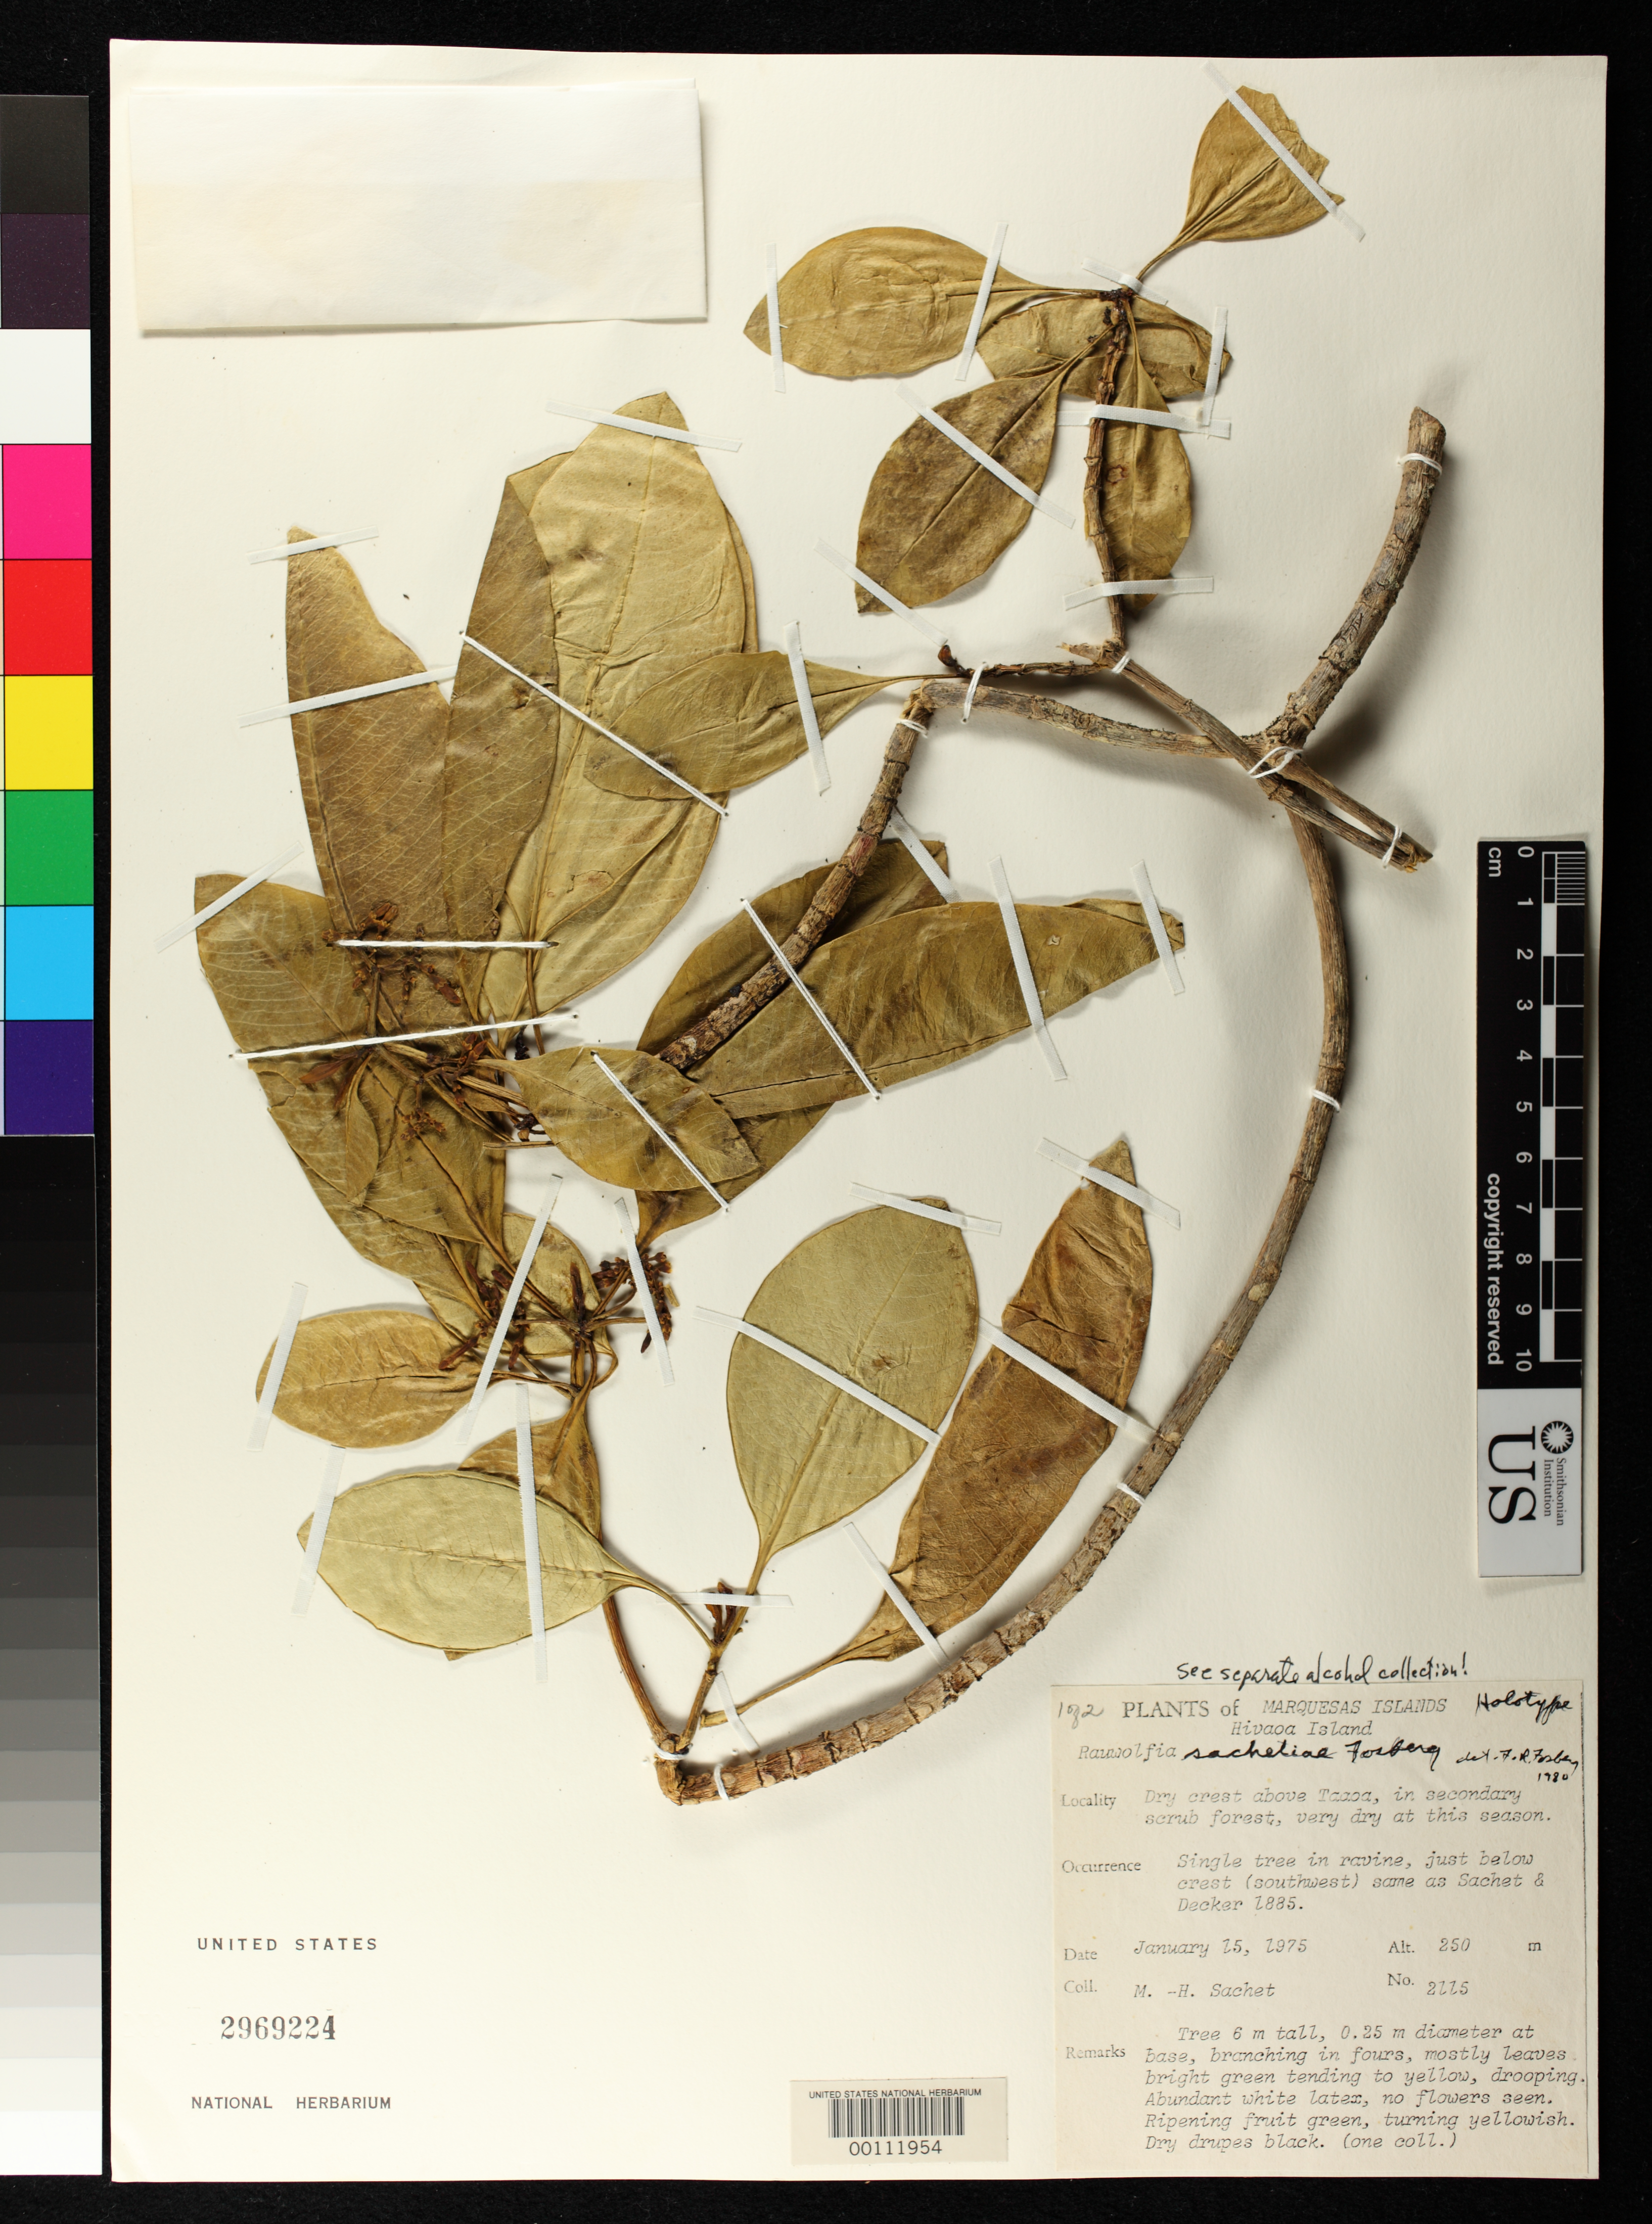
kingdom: Plantae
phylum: Tracheophyta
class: Magnoliopsida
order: Gentianales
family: Apocynaceae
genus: Rauvolfia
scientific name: Rauvolfia sachetiae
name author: Fosberg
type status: Holotype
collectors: M.-H. Sachet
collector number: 2115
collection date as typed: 15 Jan 1975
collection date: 1975-01-15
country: French Polynesia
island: Hiva Oa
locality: Hivaoa Island, dry crest above Taaoa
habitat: Secondary scrub forest, very dry at this season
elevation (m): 250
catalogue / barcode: US 2969224